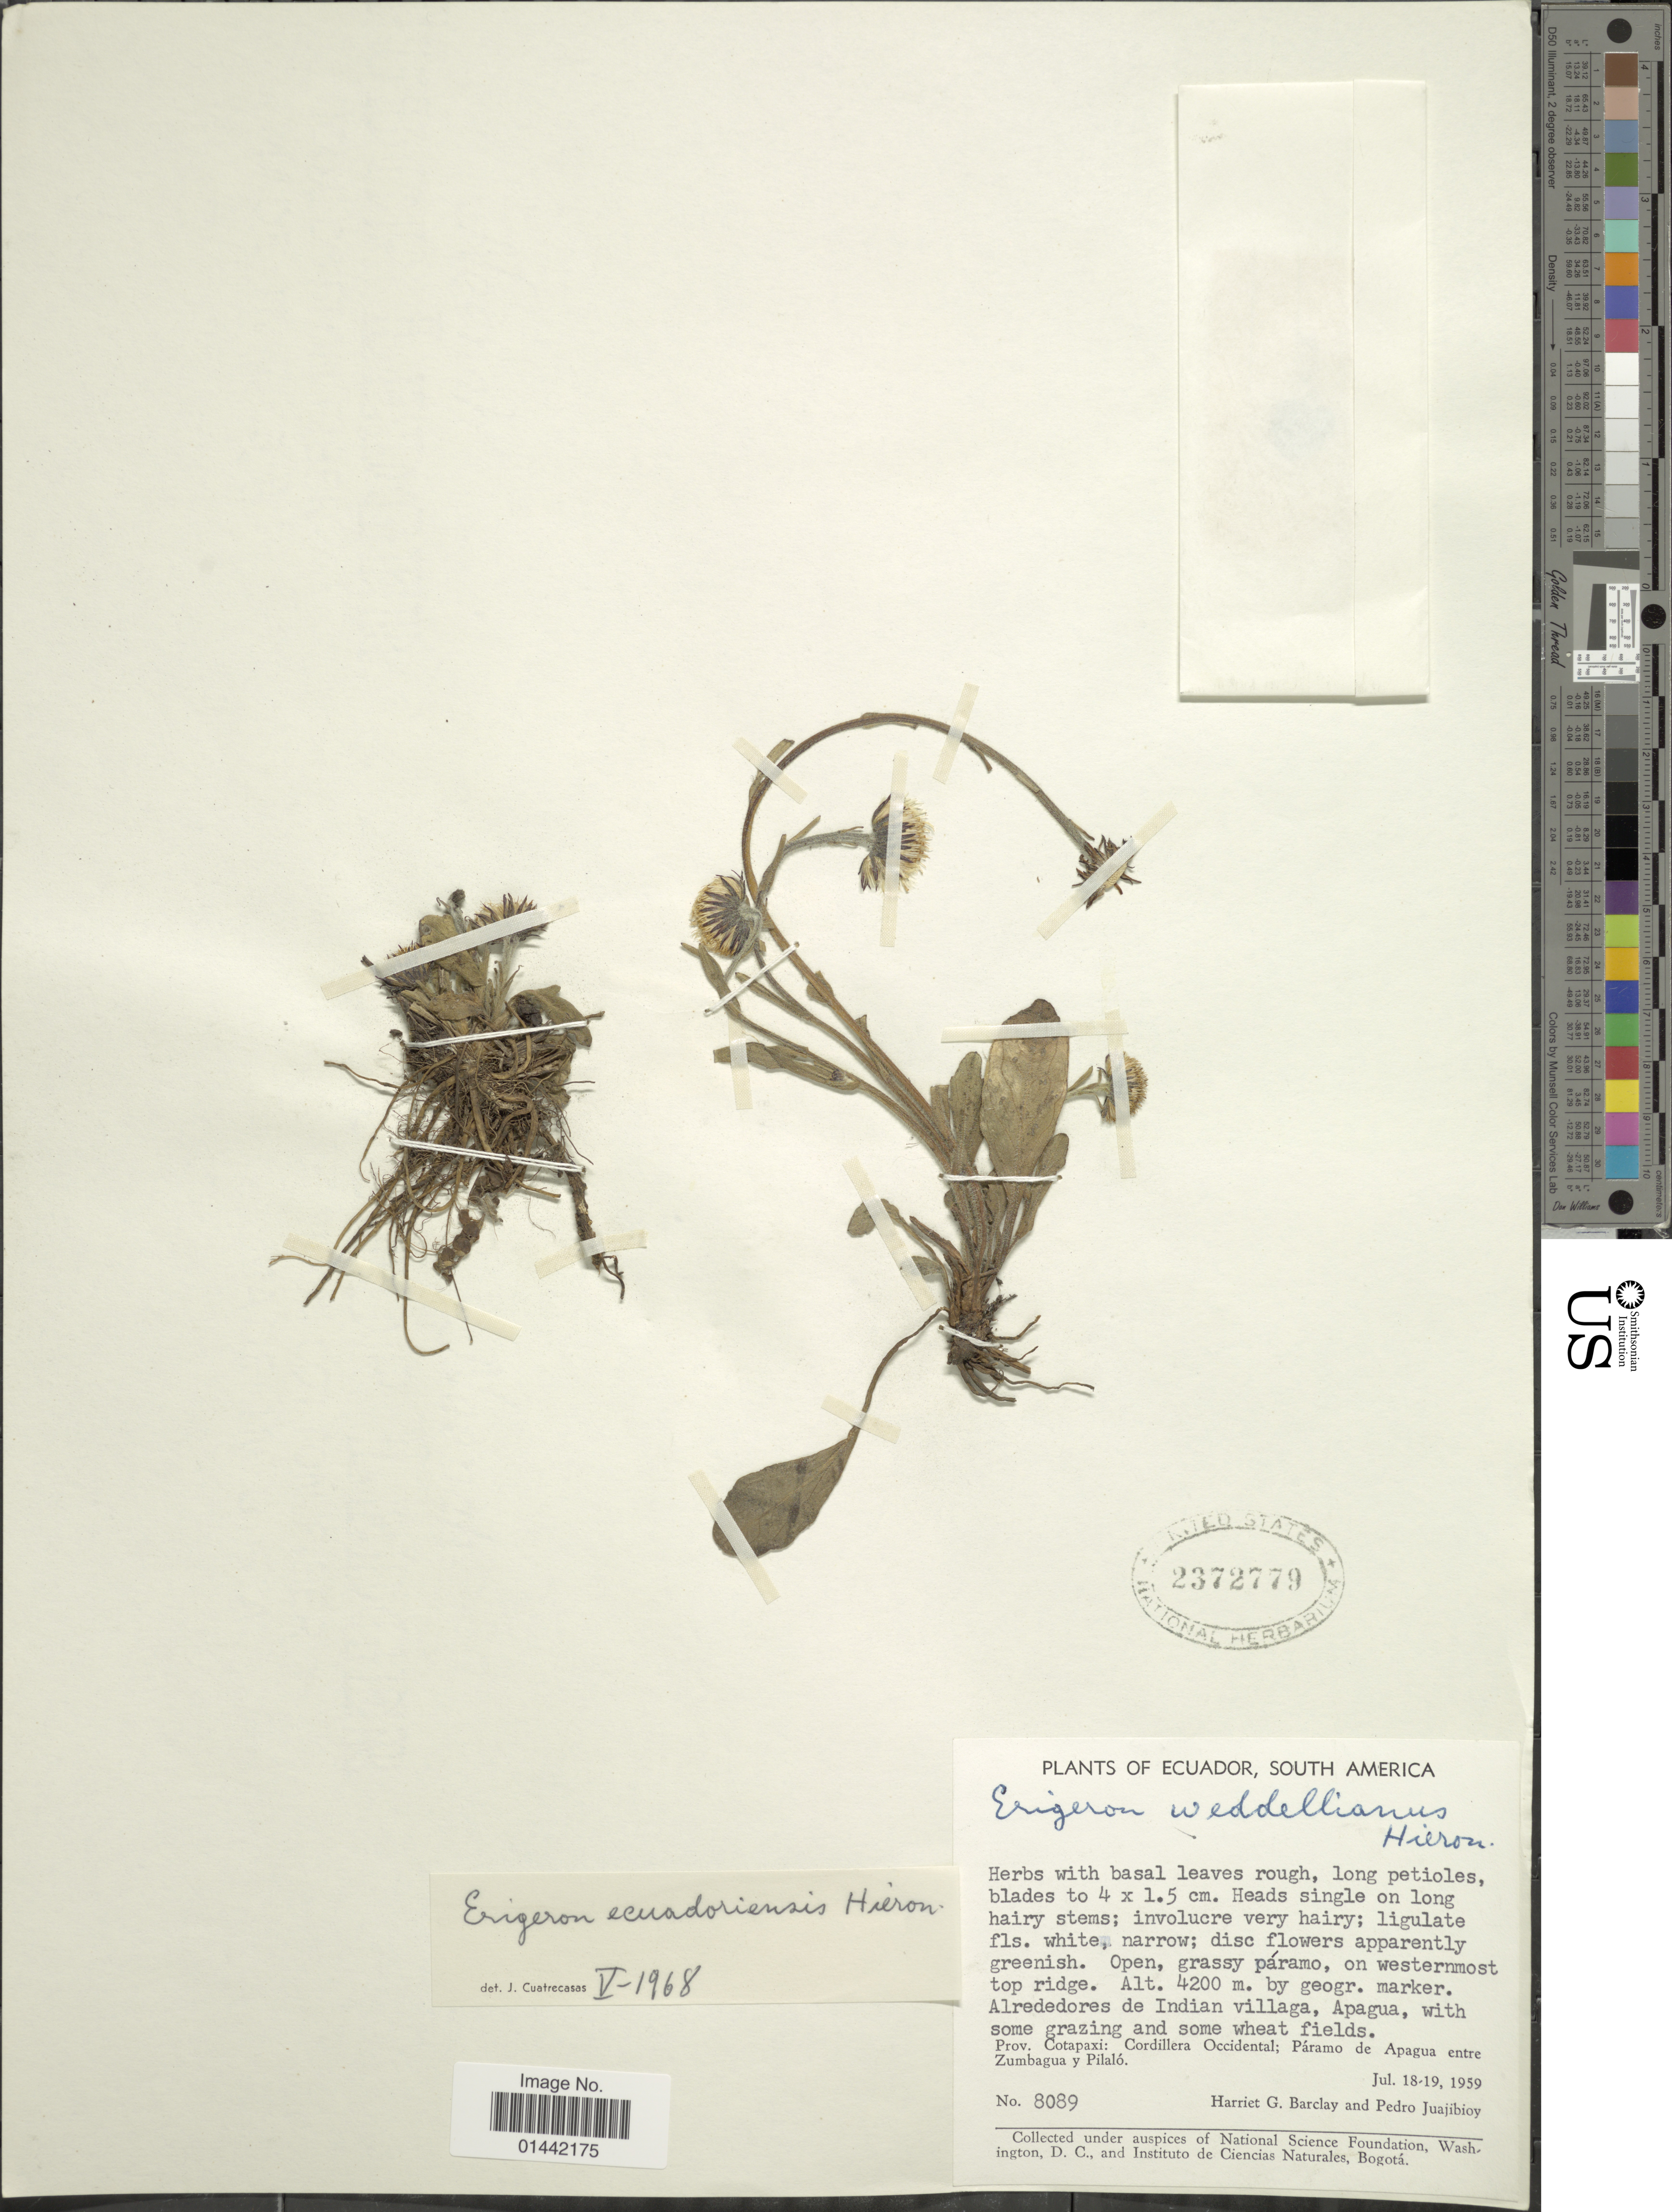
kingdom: Plantae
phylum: Tracheophyta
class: Magnoliopsida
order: Asterales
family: Asteraceae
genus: Erigeron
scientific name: Erigeron equadoriensis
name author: Hieron.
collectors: H. G. Barclay & P. Juajibioy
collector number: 8089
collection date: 1959-07-18/1959-07-19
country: Ecuador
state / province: Cotopaxi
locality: Open, grassy páramo, on westernmoist top ridge, Alrededores de Indian village, Apagua, with some grazing and some wheat fields, Cordillera Occidental; Páramo de Apagua entre Zumbagua y Pilaló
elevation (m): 4200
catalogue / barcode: US 2372779